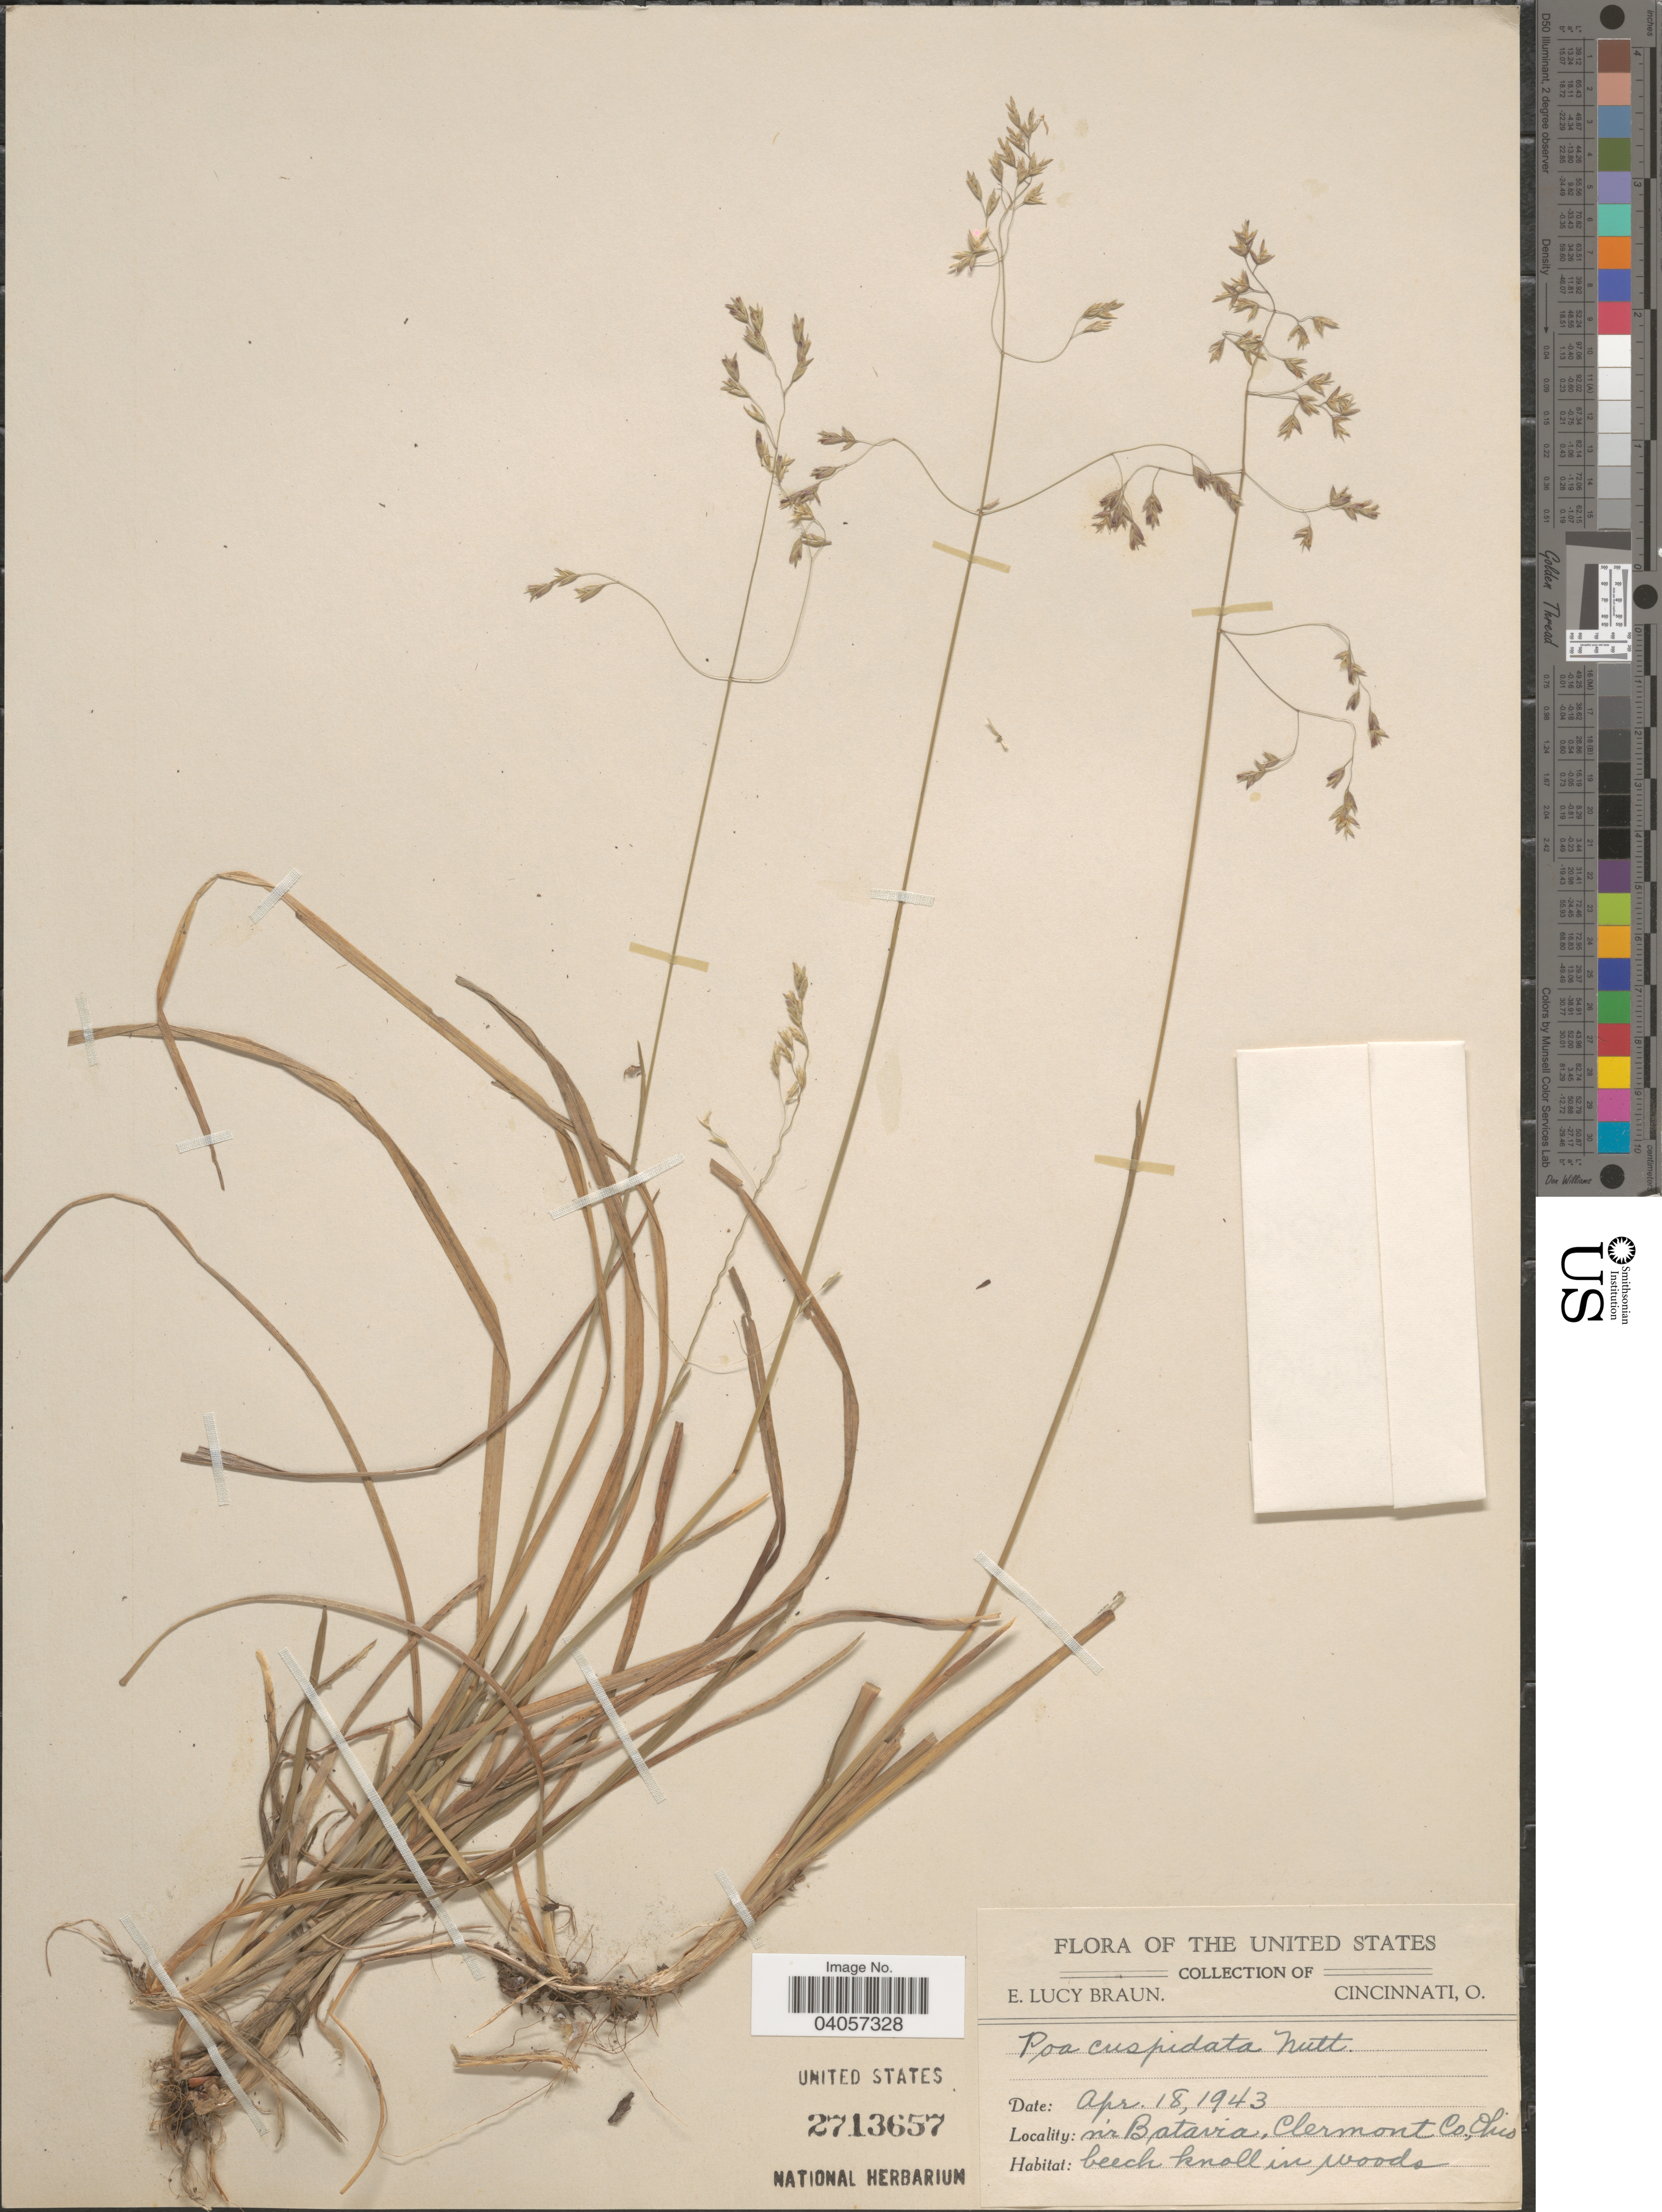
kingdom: Plantae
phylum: Tracheophyta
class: Liliopsida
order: Poales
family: Poaceae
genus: Poa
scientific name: Poa cuspidata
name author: Nutt.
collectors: E. L. Braun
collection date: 1943-04-18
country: United States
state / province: Ohio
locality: Nr Batavia, Clermont Co.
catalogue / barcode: US 2713657